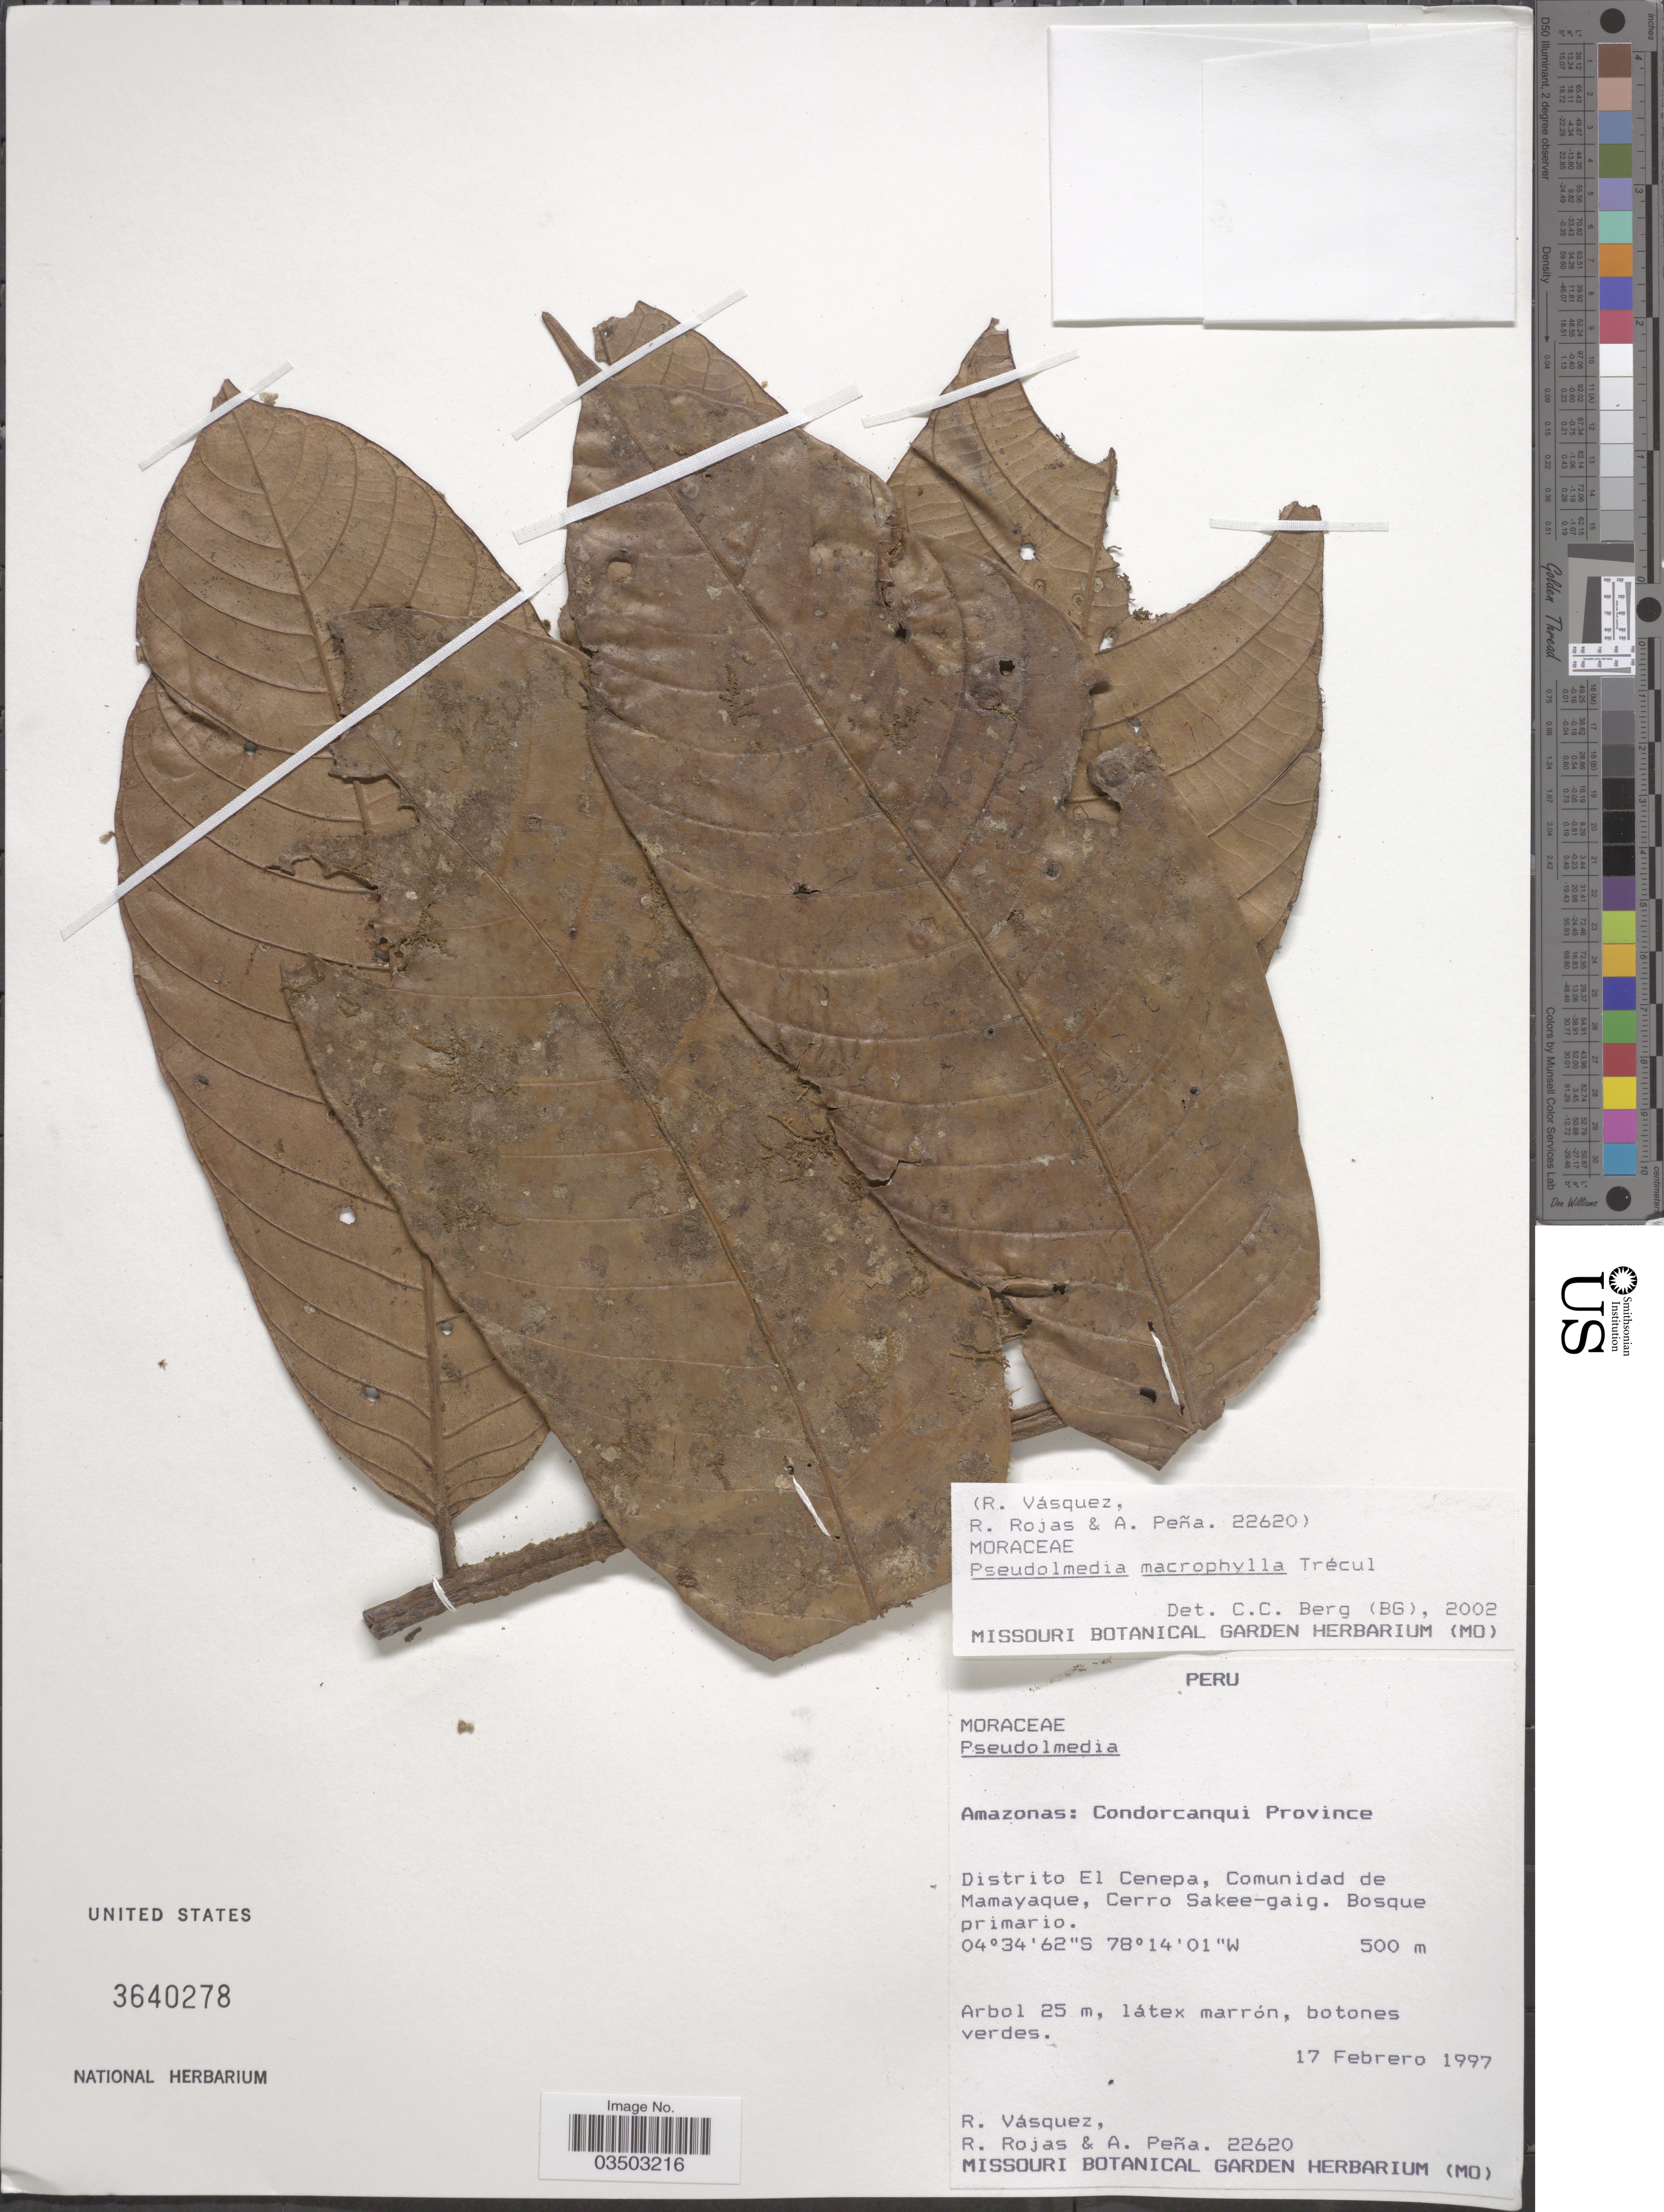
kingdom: Plantae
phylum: Tracheophyta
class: Magnoliopsida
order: Rosales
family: Moraceae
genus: Pseudolmedia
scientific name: Pseudolmedia macrophylla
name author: Trécul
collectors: R. Vásquez, R. Rojas & A. Peña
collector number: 22620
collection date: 1997-02-17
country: Peru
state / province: Amazonas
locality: Condorcanqui Province. Distrito El Cenepa, Comunidad de Mamayaque, Cerro Sakee-gaig.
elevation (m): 500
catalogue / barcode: US 3640278